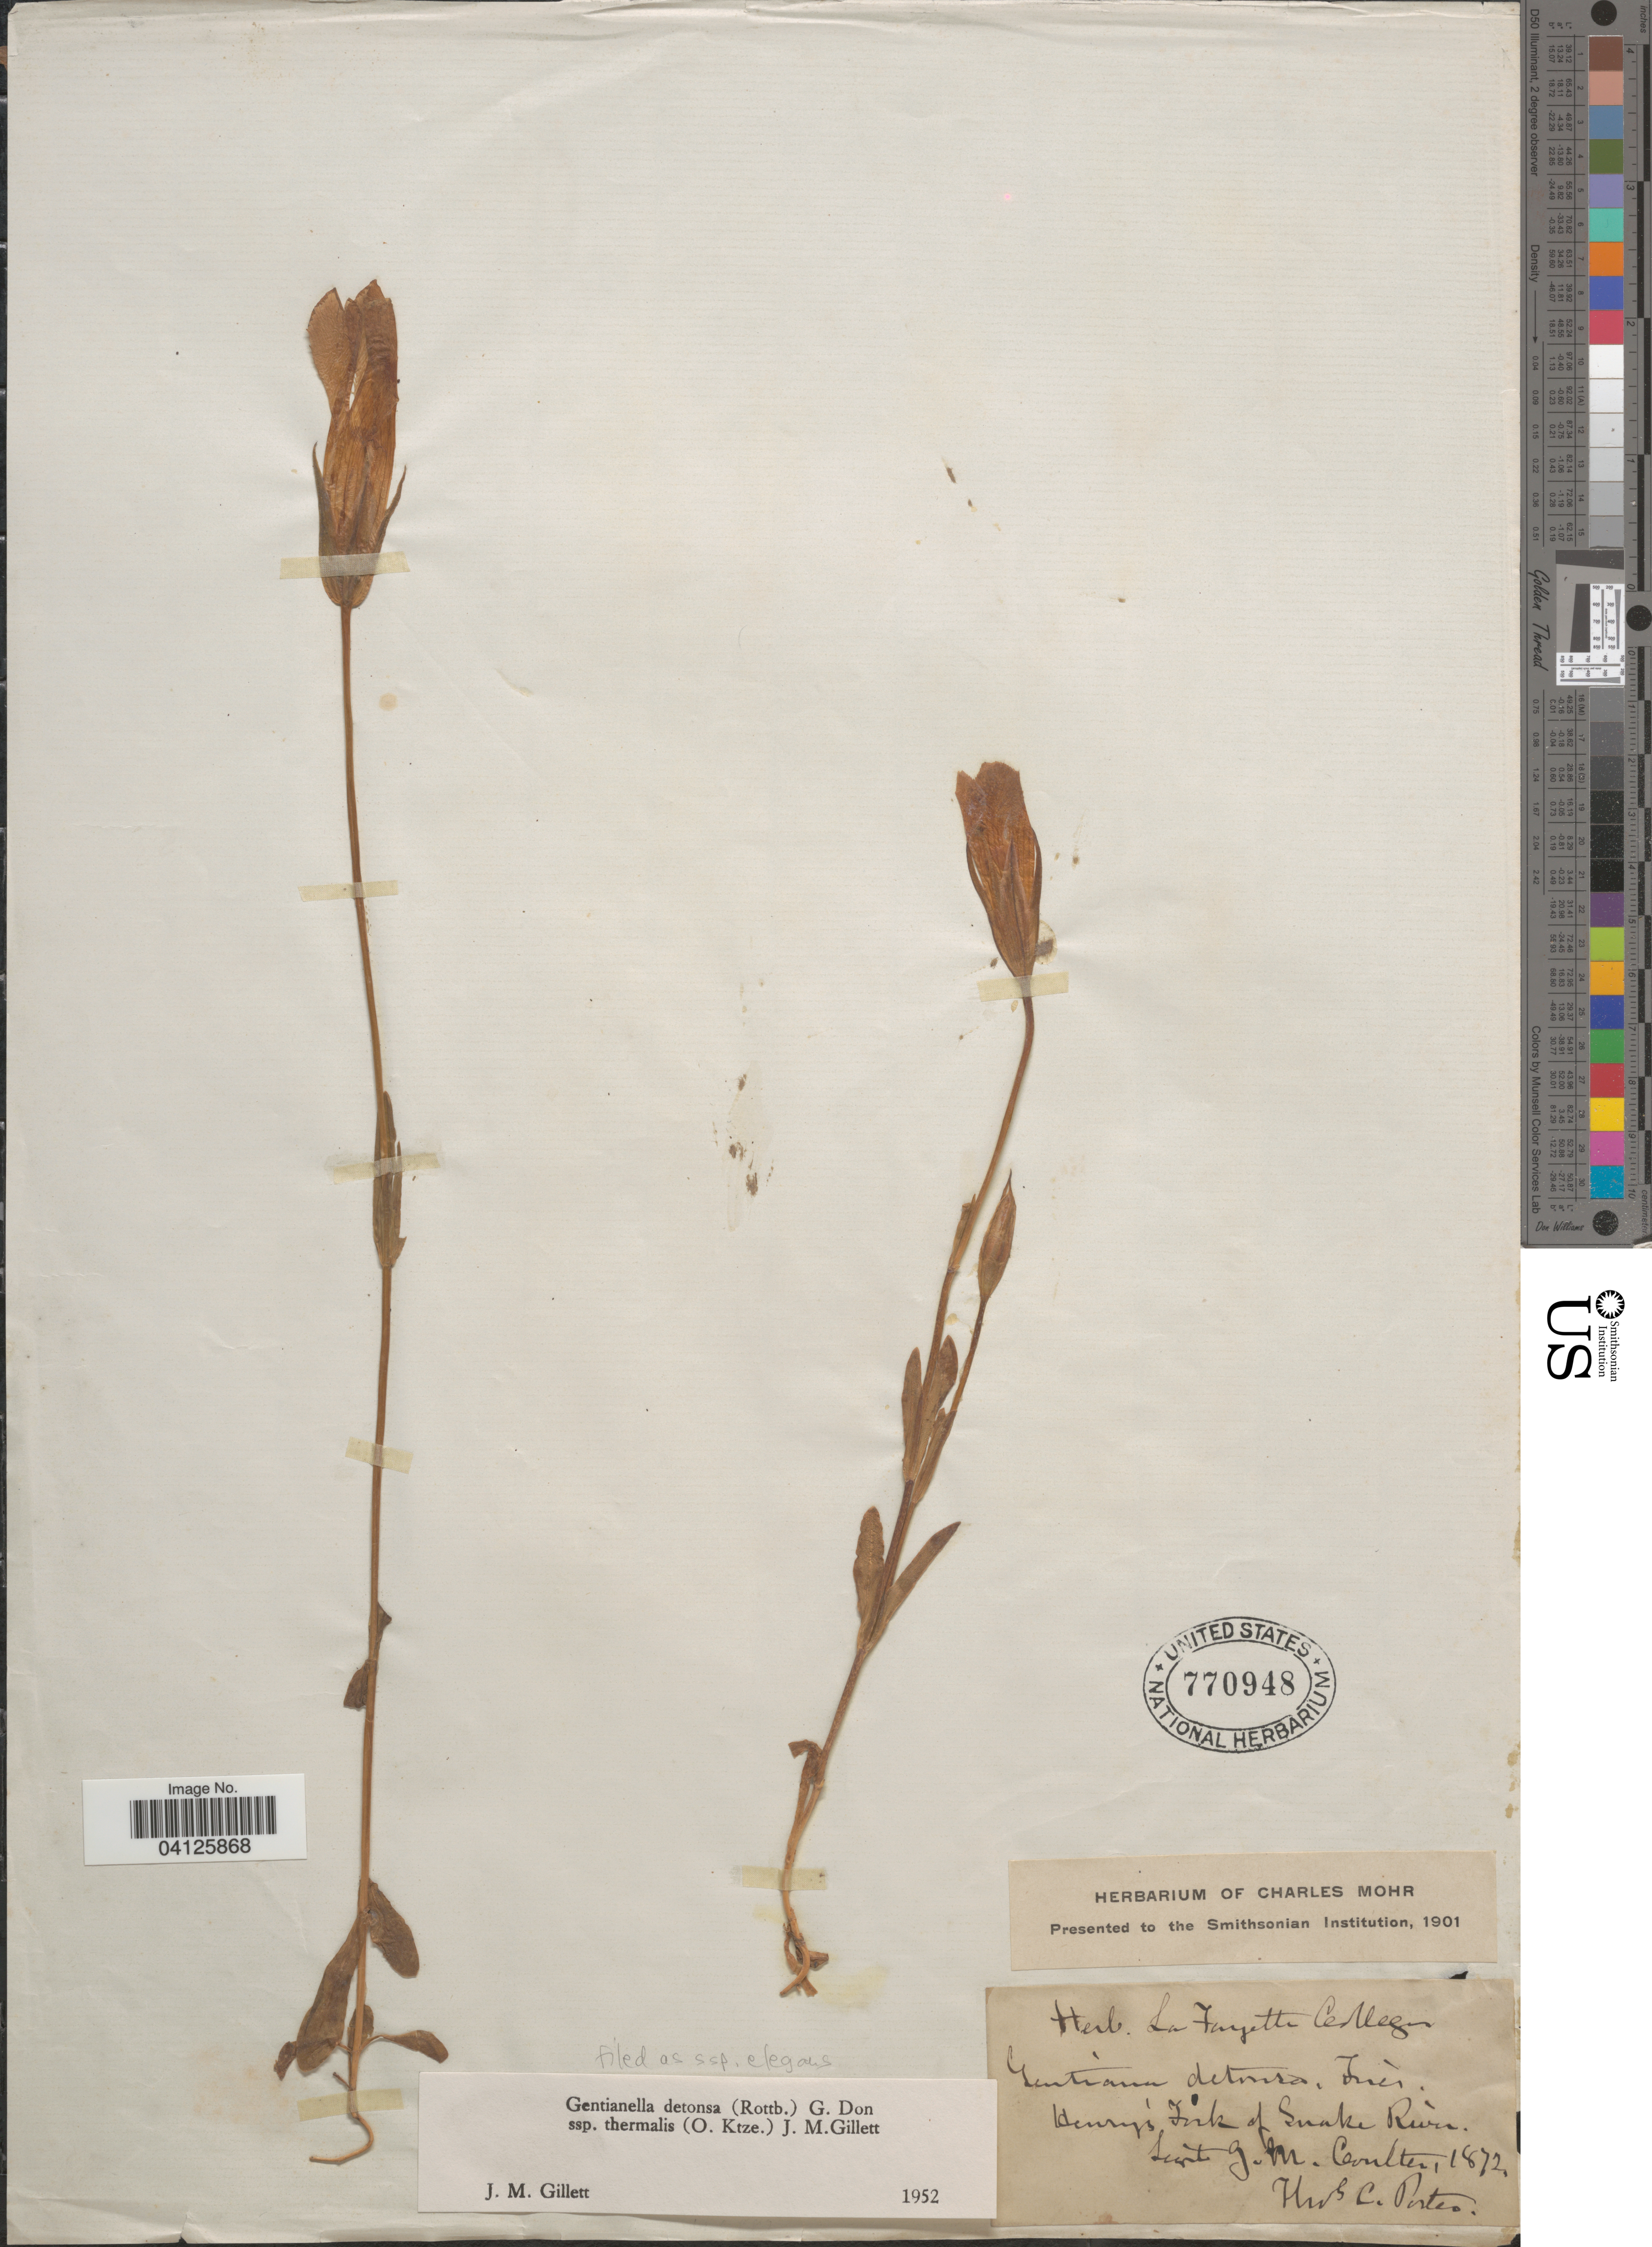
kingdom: Plantae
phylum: Tracheophyta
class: Magnoliopsida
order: Gentianales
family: Gentianaceae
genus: Gentianella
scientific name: Gentianella detonsa subsp. elegans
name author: (A. Gray) J.M. Gillett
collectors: T. C. Porter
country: United States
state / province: Idaho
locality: Henry's Fork of Snake River.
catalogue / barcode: US 770948